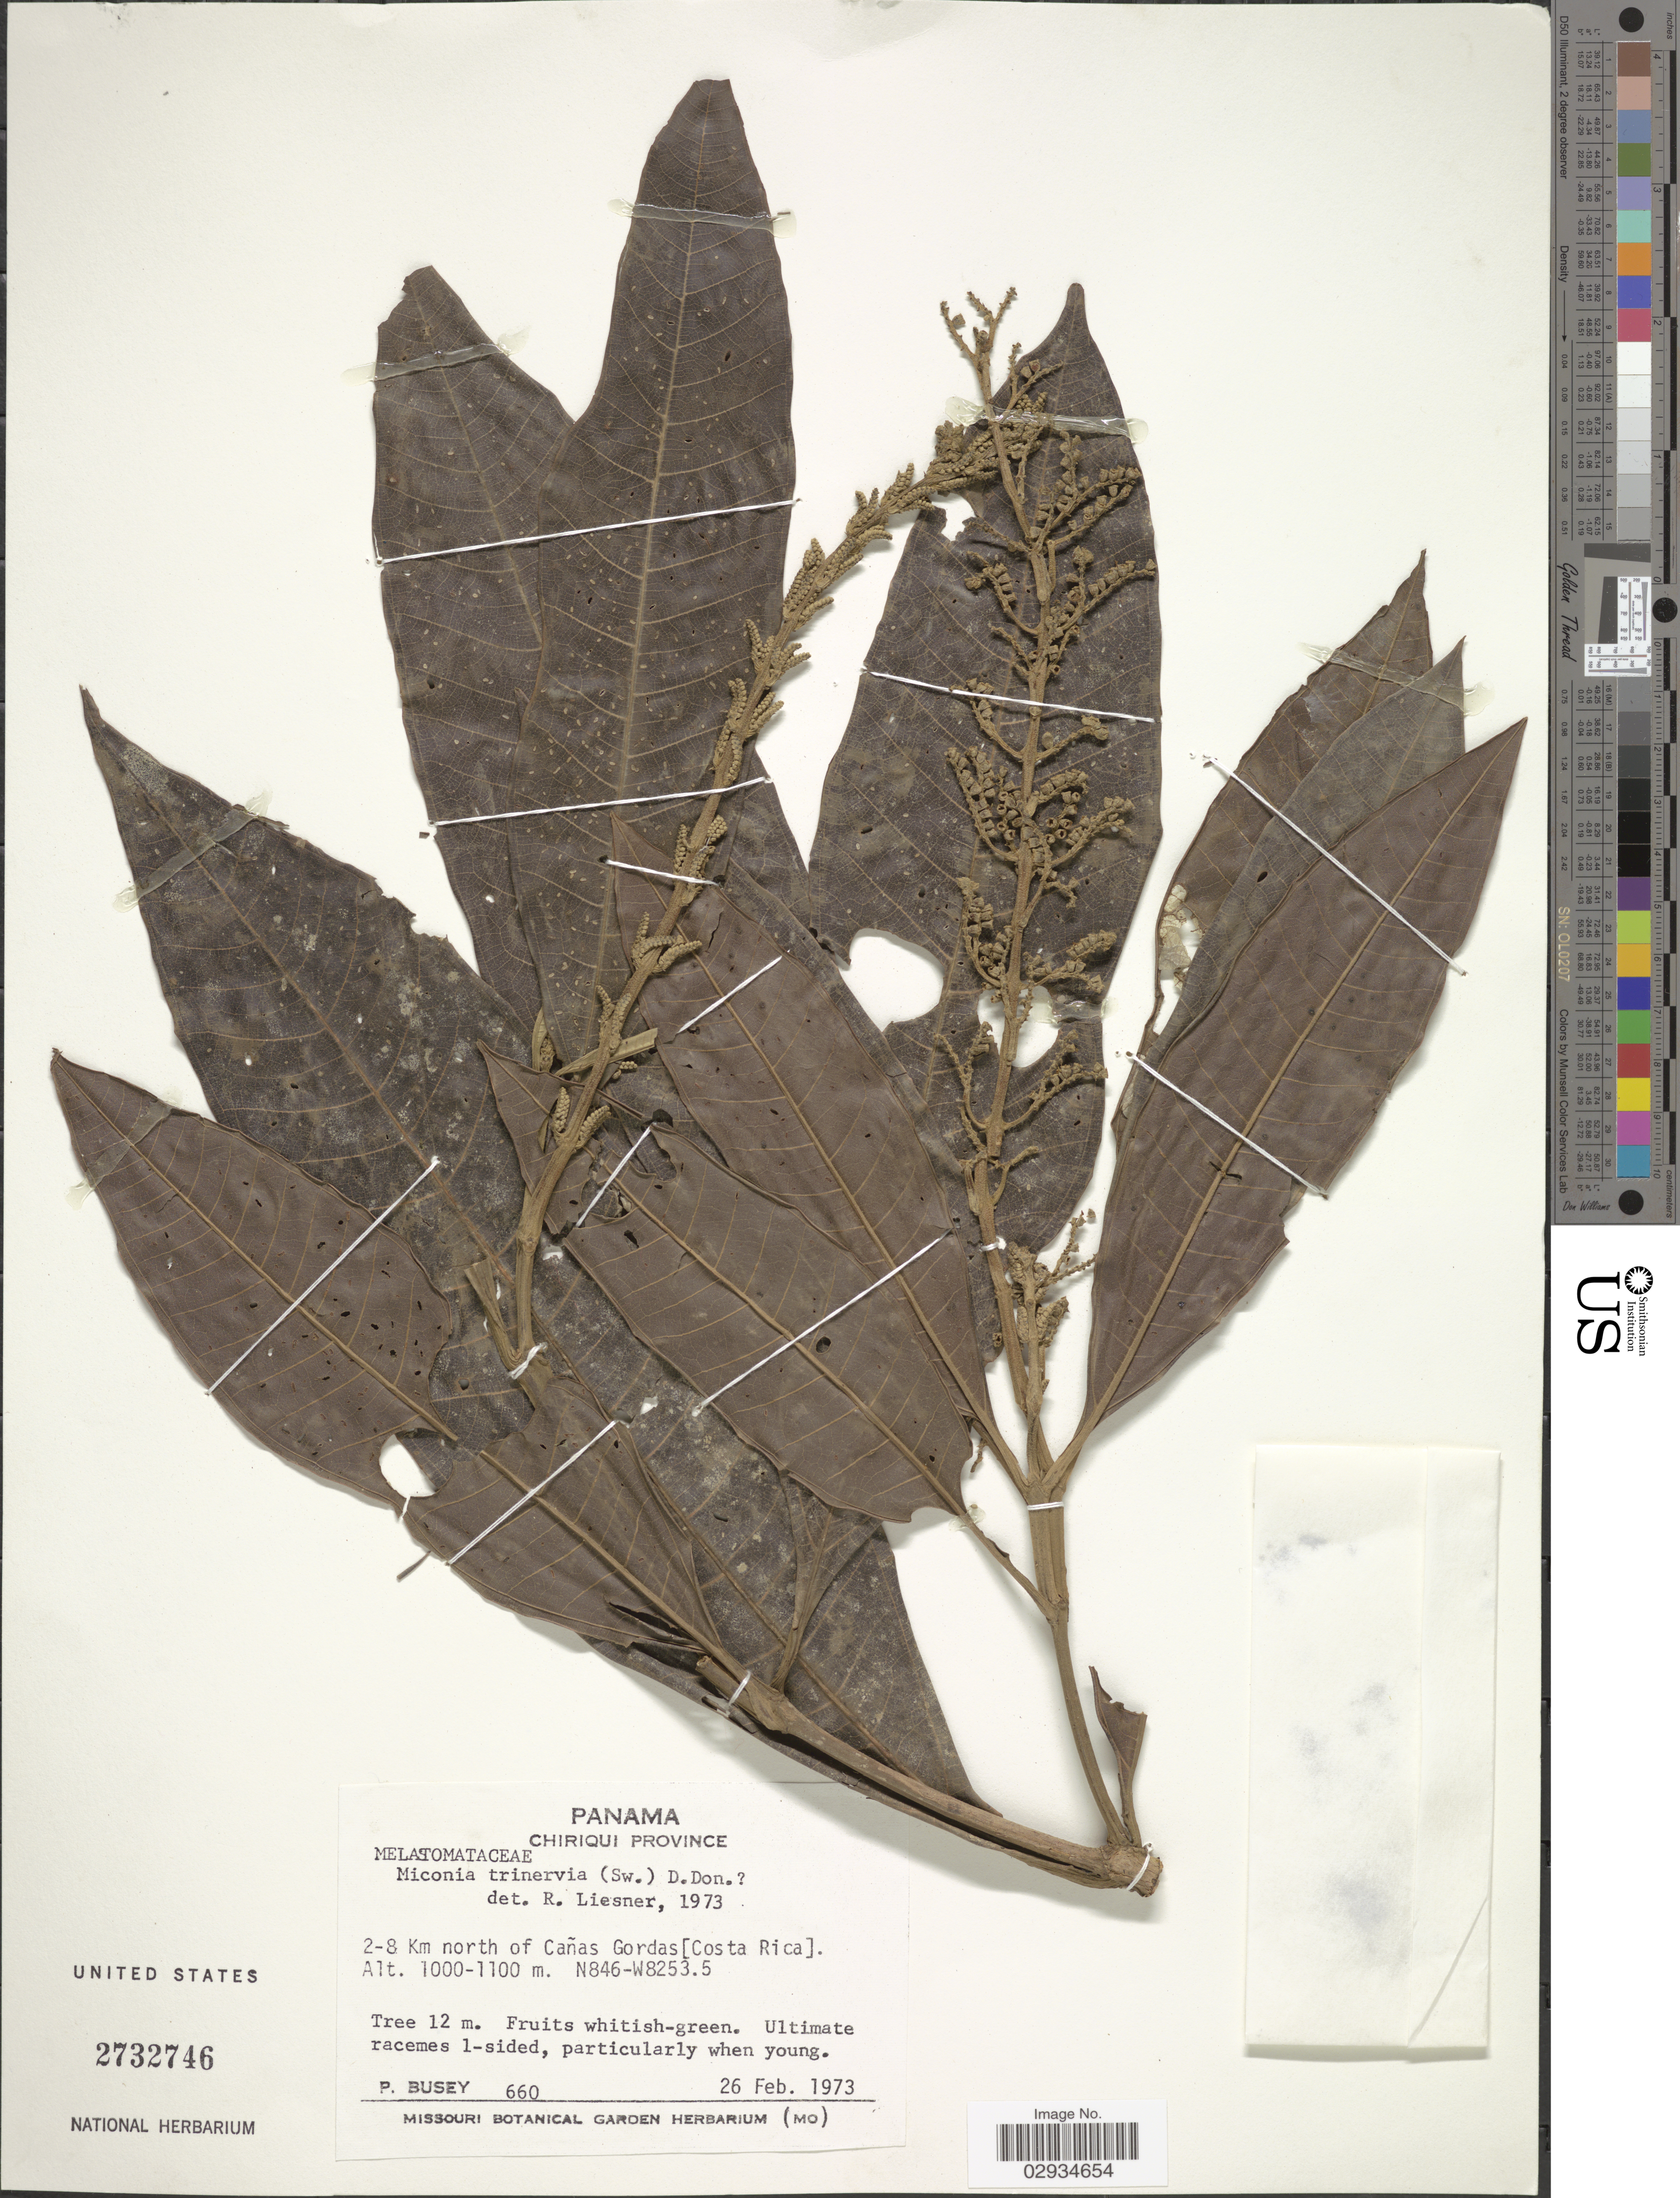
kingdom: Plantae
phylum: Tracheophyta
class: Magnoliopsida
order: Myrtales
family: Melastomataceae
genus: Miconia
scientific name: Miconia trinervia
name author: (Sw.) D. Don ex Loudon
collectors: P. Busey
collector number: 660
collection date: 1973-02-26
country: Panama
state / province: Chiriquí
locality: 2-8 Km N of Cañas Gordas, Costa Rica.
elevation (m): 1000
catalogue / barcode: US 2732746